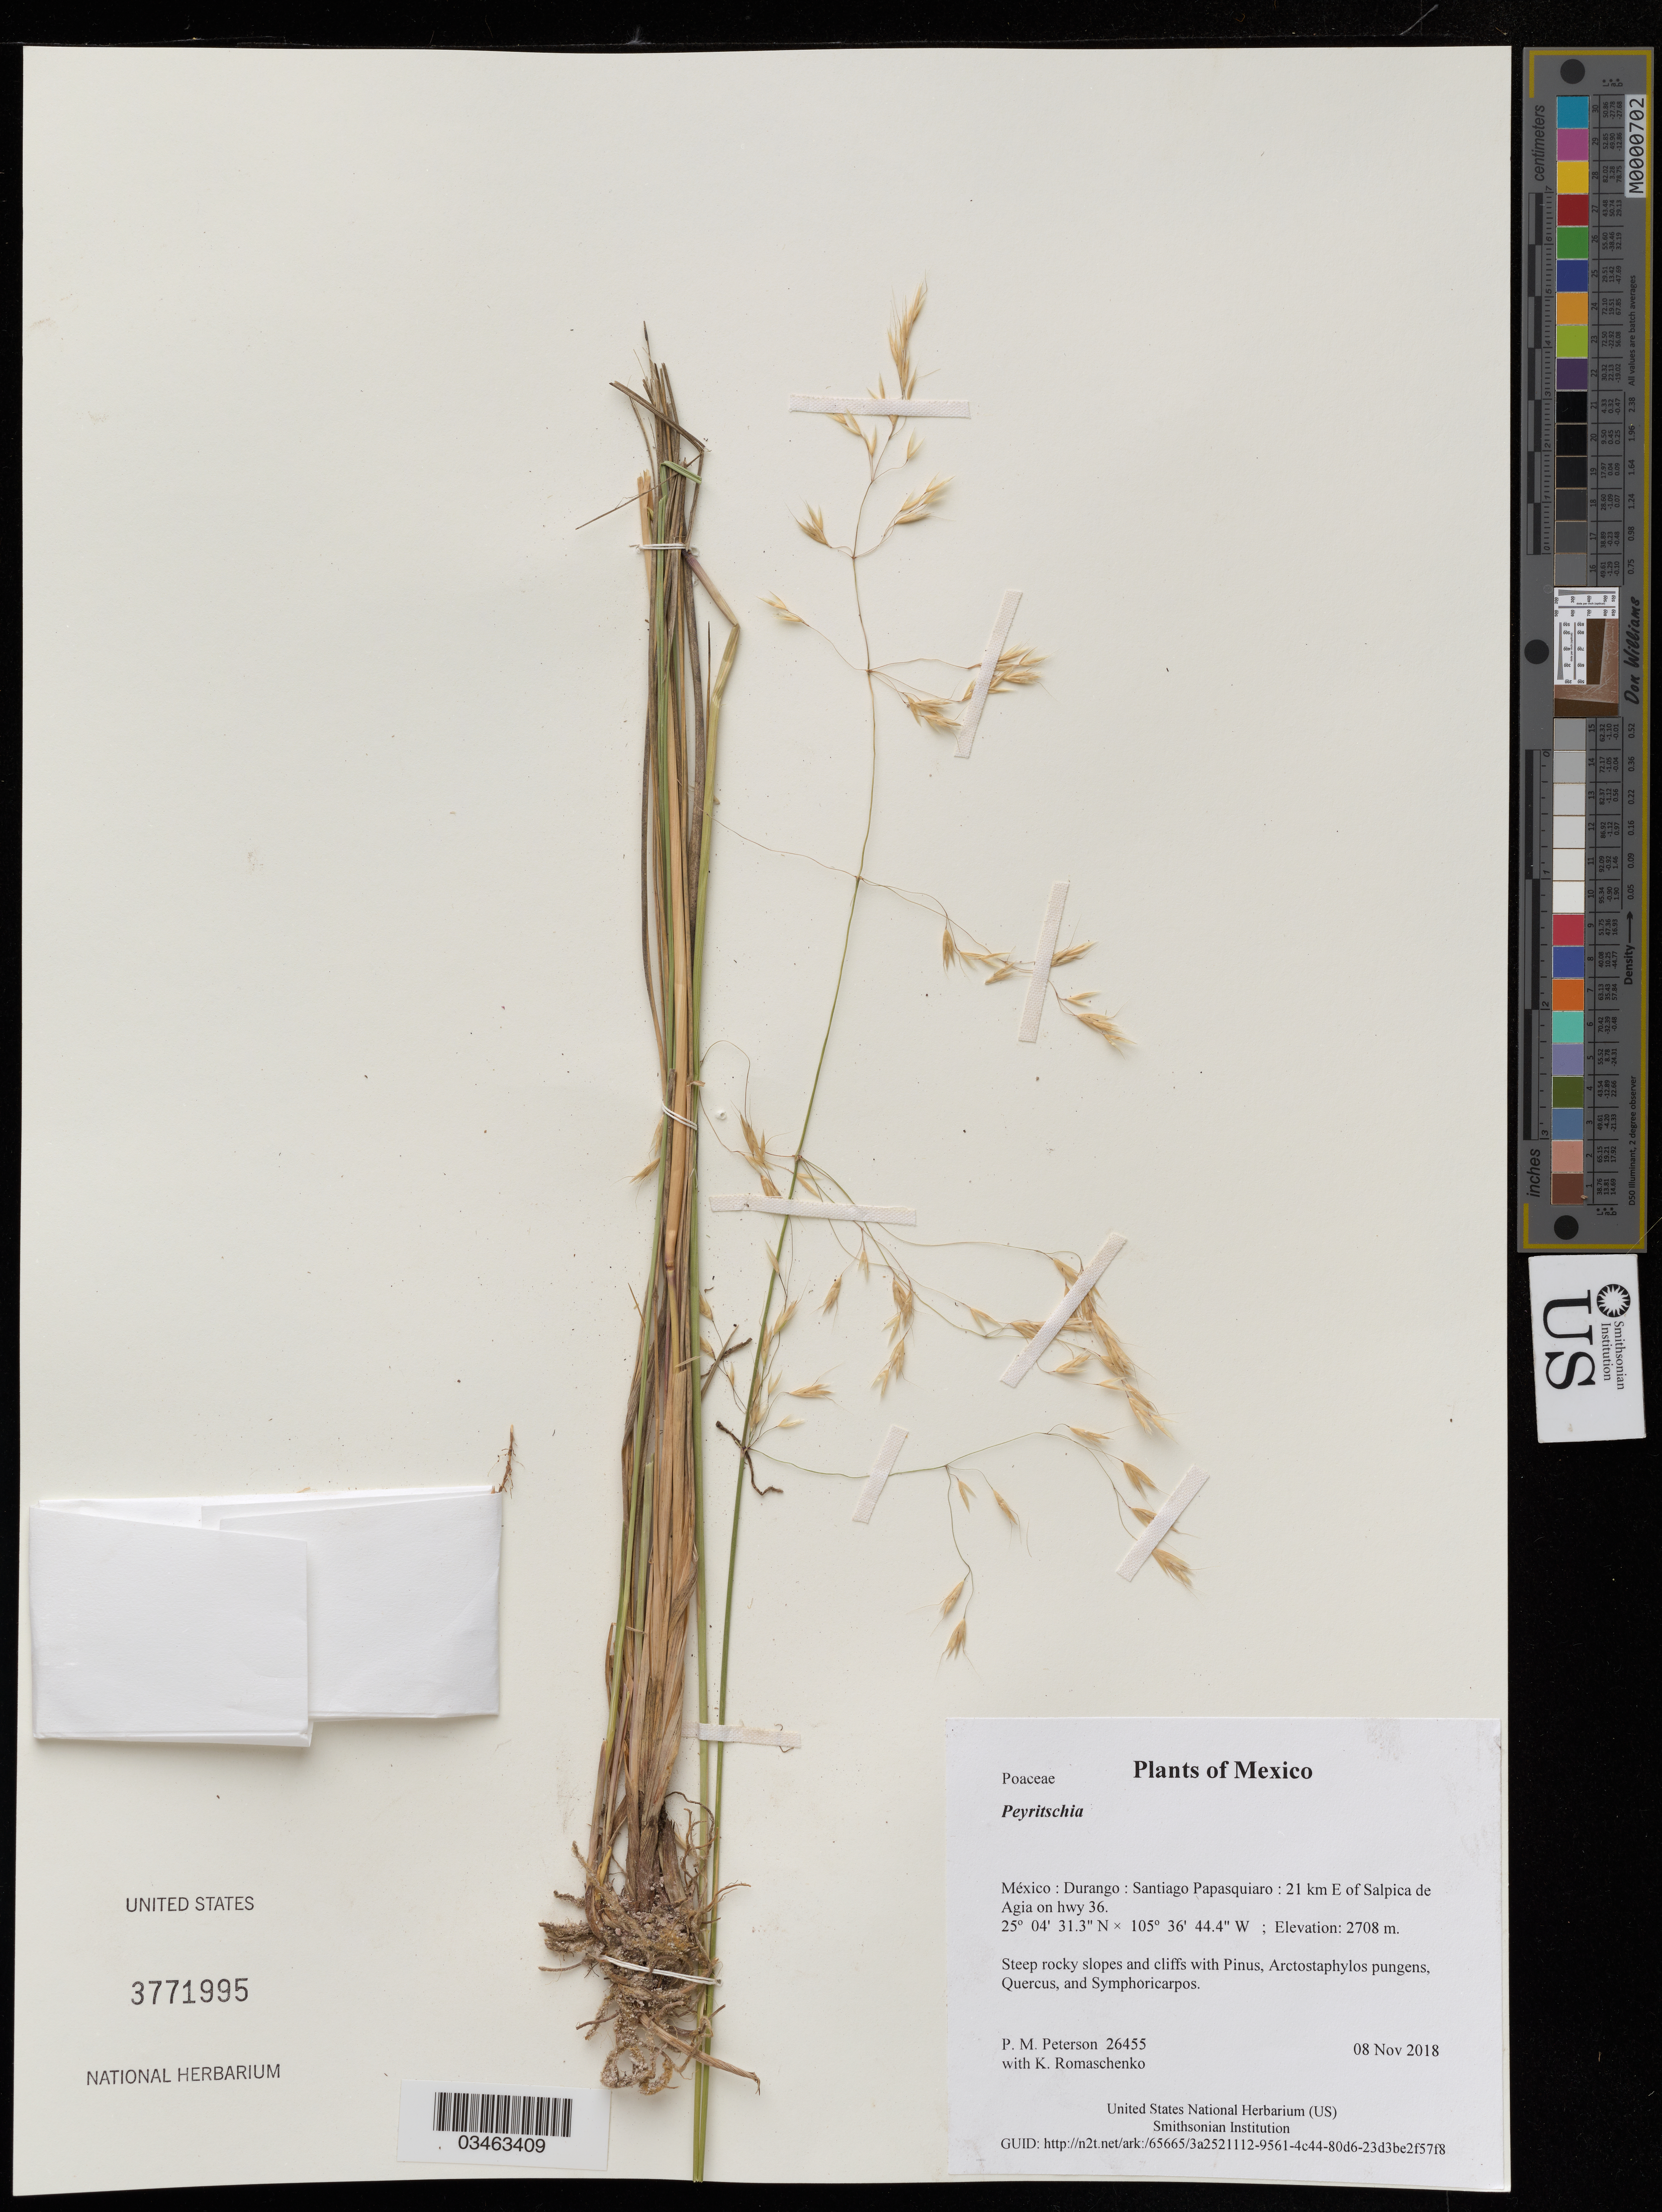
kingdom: Plantae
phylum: Tracheophyta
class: Liliopsida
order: Poales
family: Poaceae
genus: Peyritschia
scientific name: Peyritschia sp.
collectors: P. M. Peterson & K. Romaschenko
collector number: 26455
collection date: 2018-11-08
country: México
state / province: Durango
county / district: Santiago Papasquiaro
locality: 21 km E of Salpica de Agia on hwy 36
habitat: Steep rocky slopes and cliffs with Pinus, Arctostaphylos pungens, Quercus, and Symphoricarpos.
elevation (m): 2708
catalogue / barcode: US 3771995